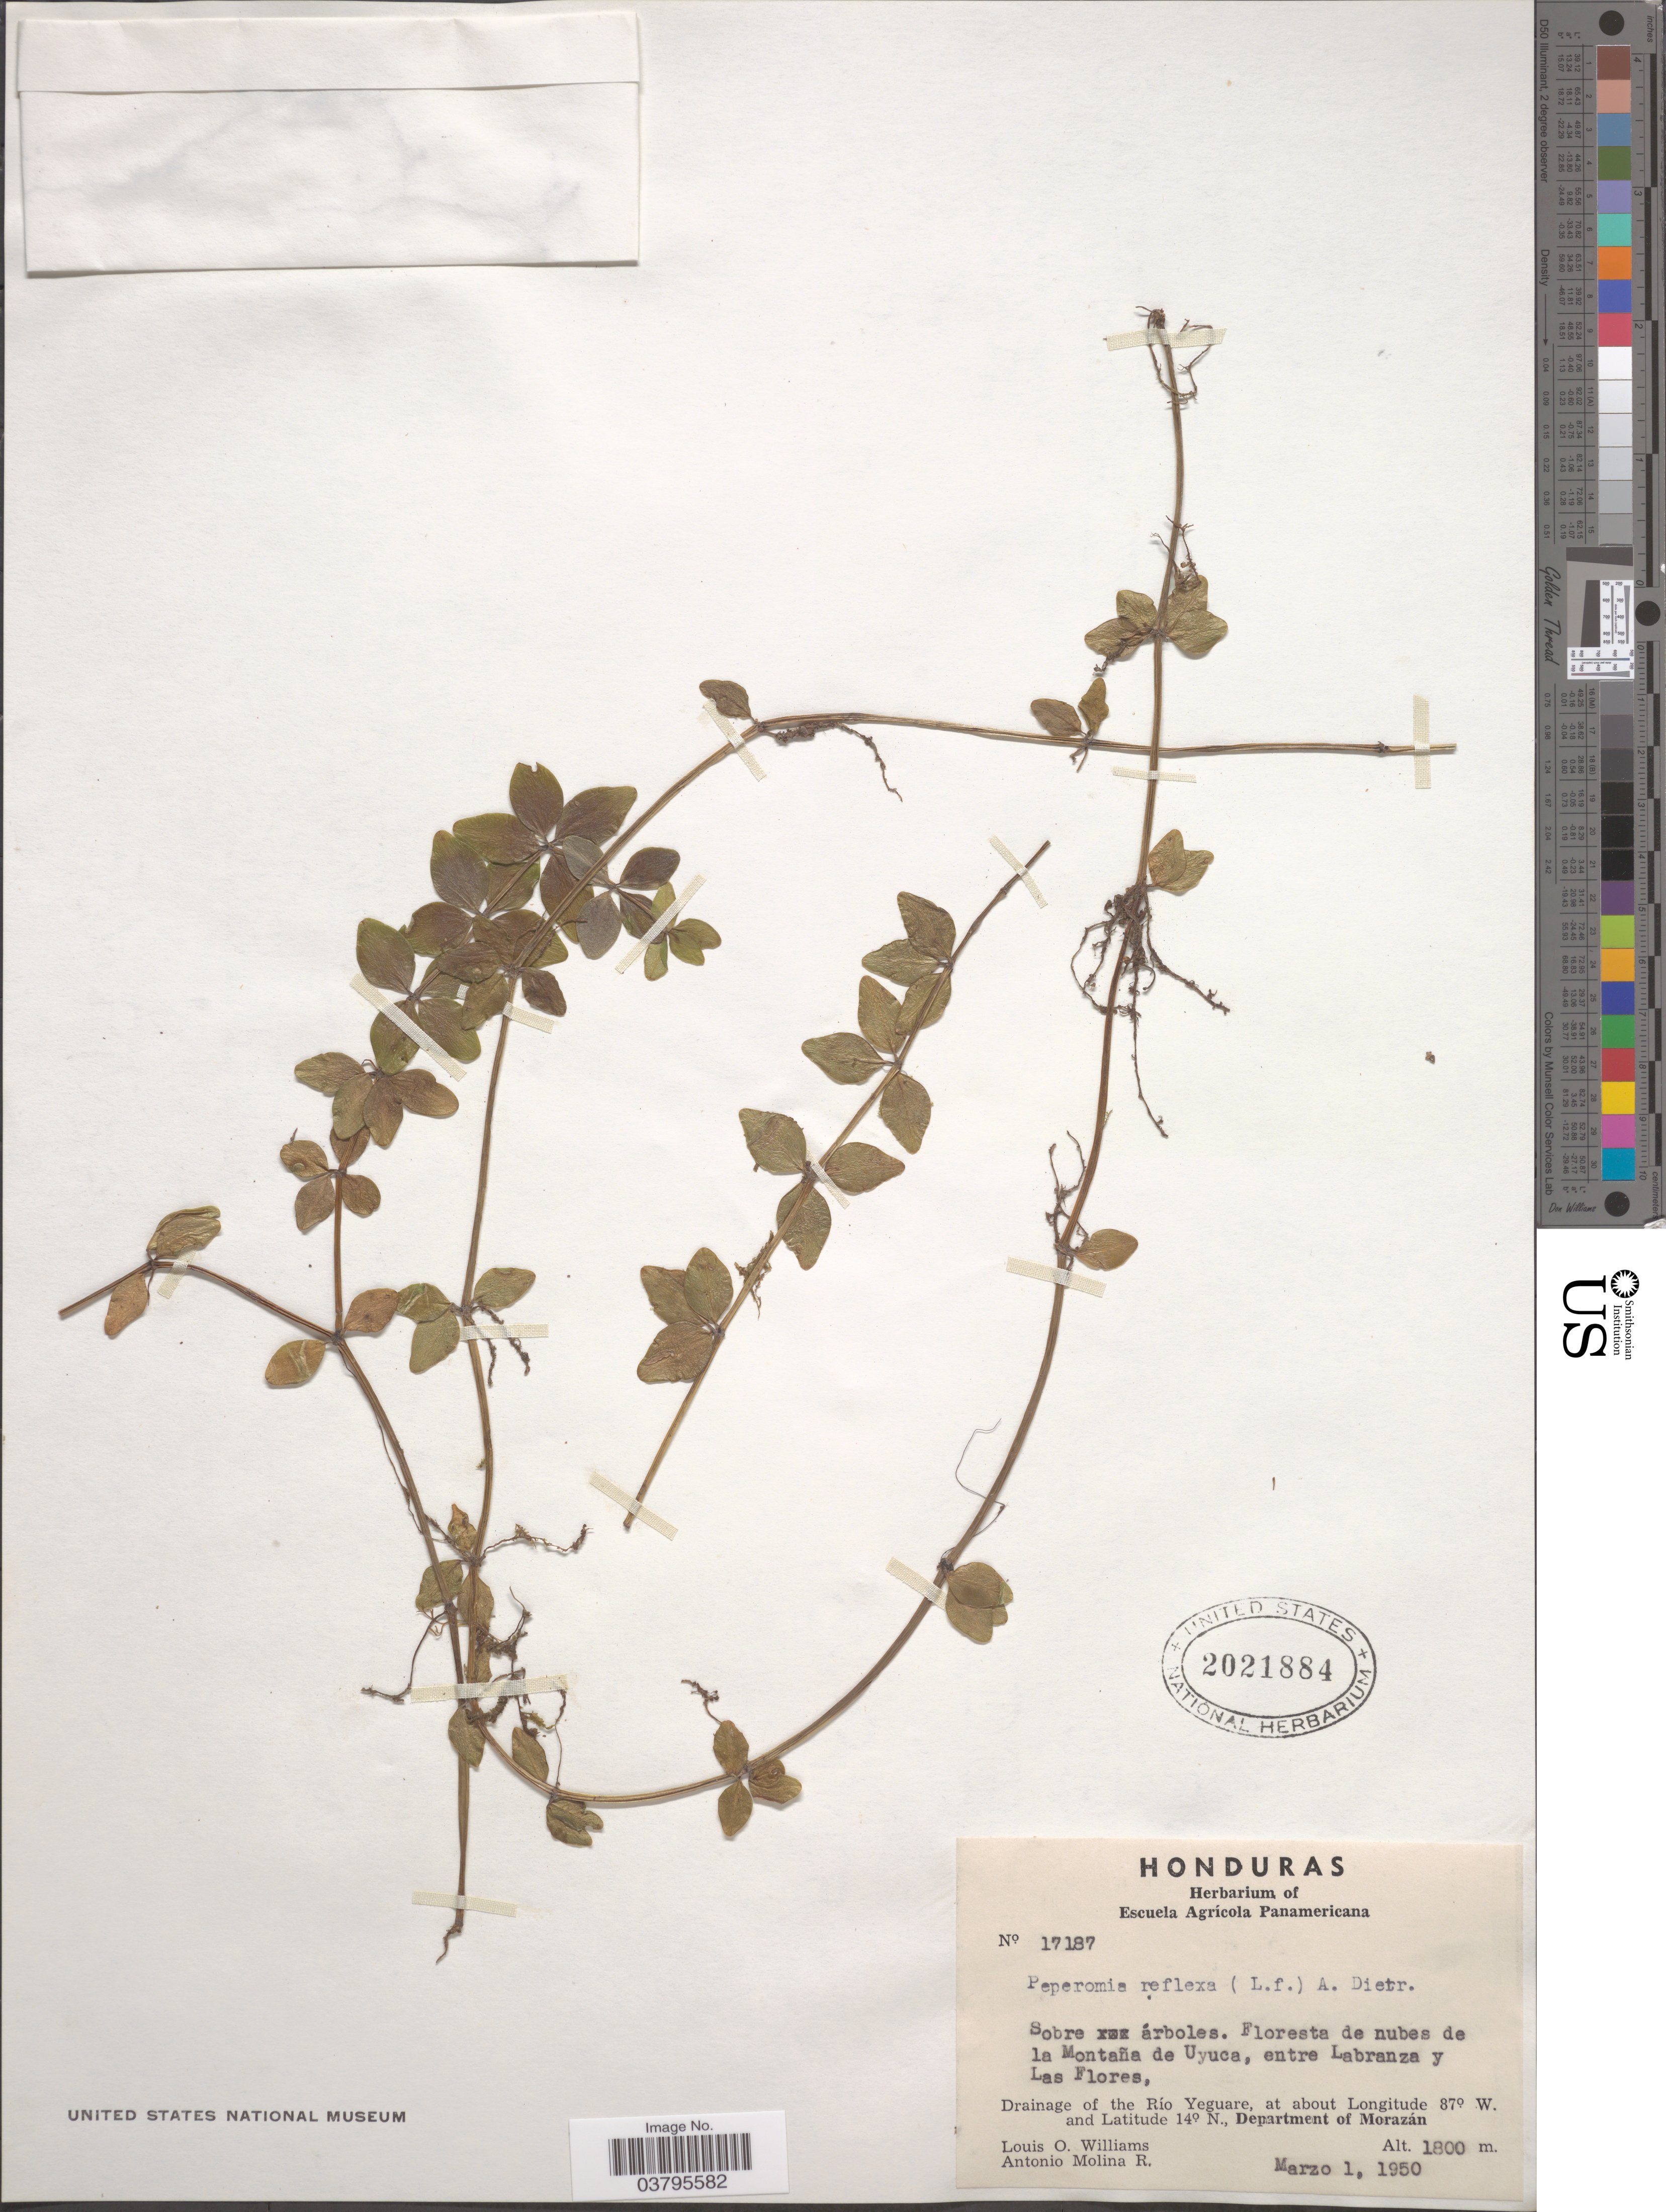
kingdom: Plantae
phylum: Tracheophyta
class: Magnoliopsida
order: Piperales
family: Piperaceae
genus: Peperomia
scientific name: Peperomia tetraphylla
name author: (G. Forst.) Hook. & Arn.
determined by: Jiménez, José Estaban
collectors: L. O. Williams & A. Molina R.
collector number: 17187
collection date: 1950-03-01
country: Honduras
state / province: Fco. Morazán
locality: Floresta de nubes de la Montaña de Uyuca, entre Labranza y Las Flores, Drainage of the Río Yeguare, Department of Morazán.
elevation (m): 1800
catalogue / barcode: US 2021884